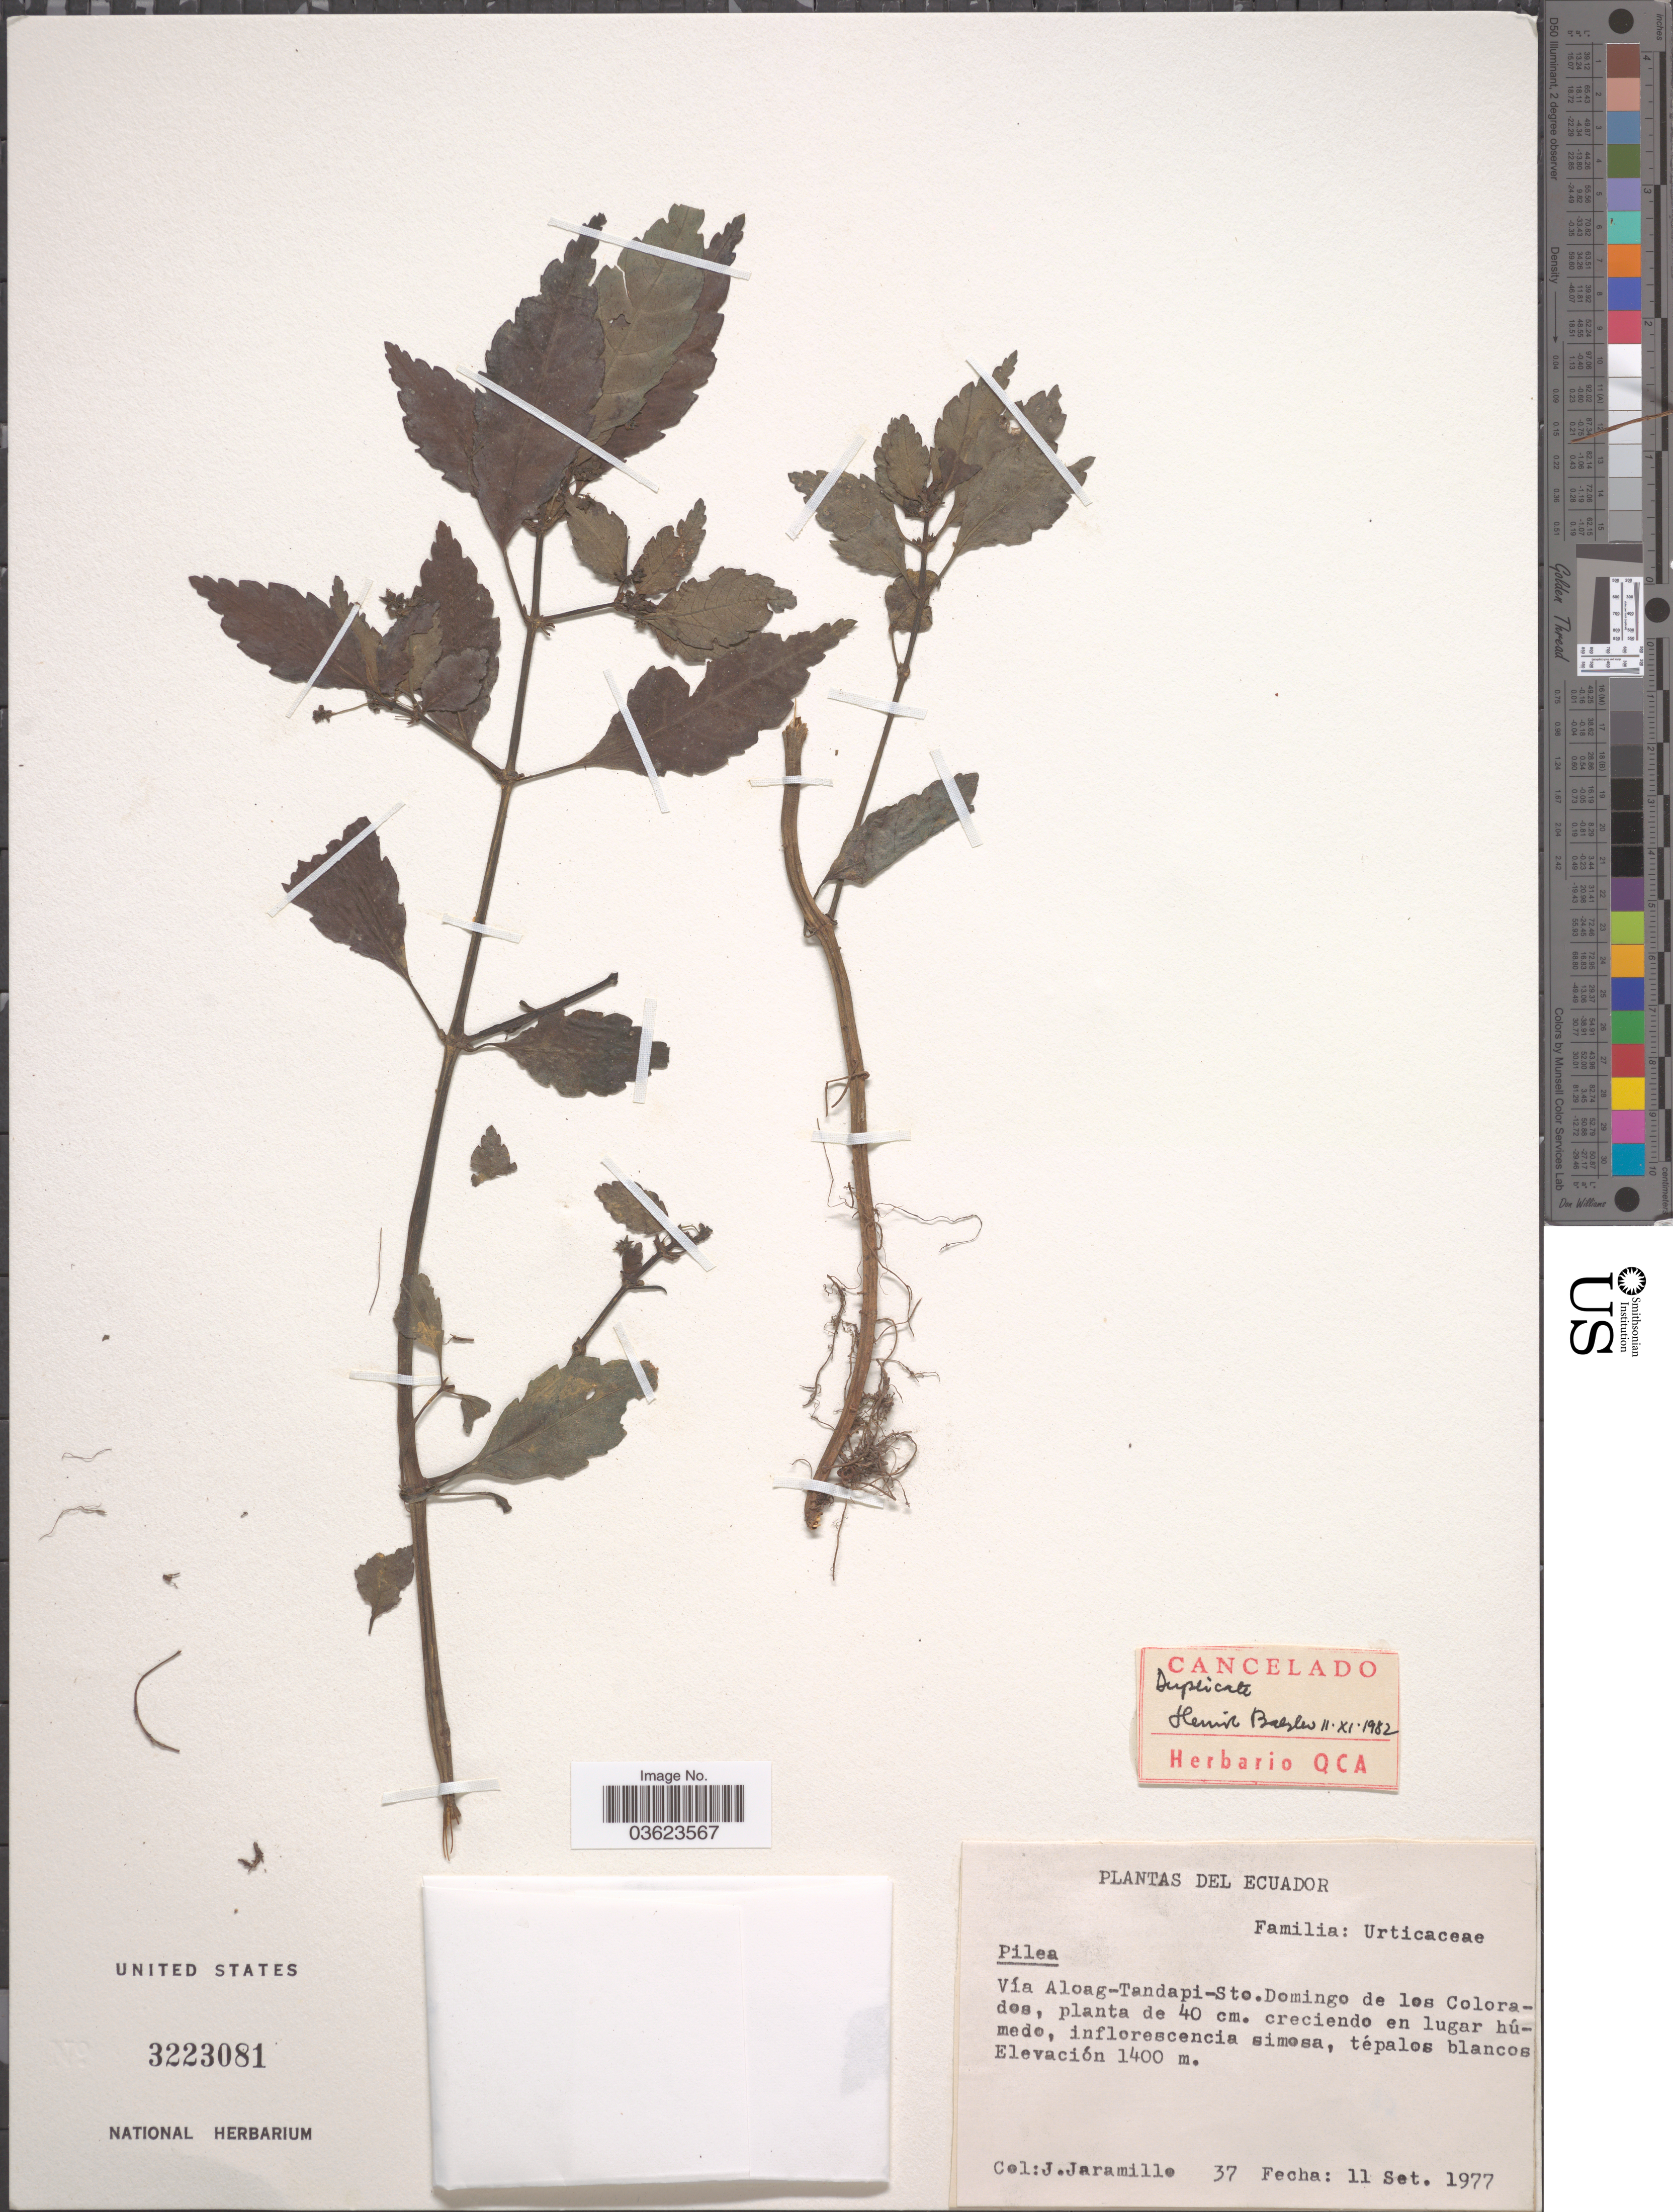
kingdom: Plantae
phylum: Tracheophyta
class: Magnoliopsida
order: Rosales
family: Urticaceae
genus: Pilea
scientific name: Pilea sp.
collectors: J. Jaramillo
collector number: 37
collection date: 1977-09-11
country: Ecuador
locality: Vía Aloag-Tandapi-Sto. Domingo de los Colorados.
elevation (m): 1400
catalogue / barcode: US 3223081